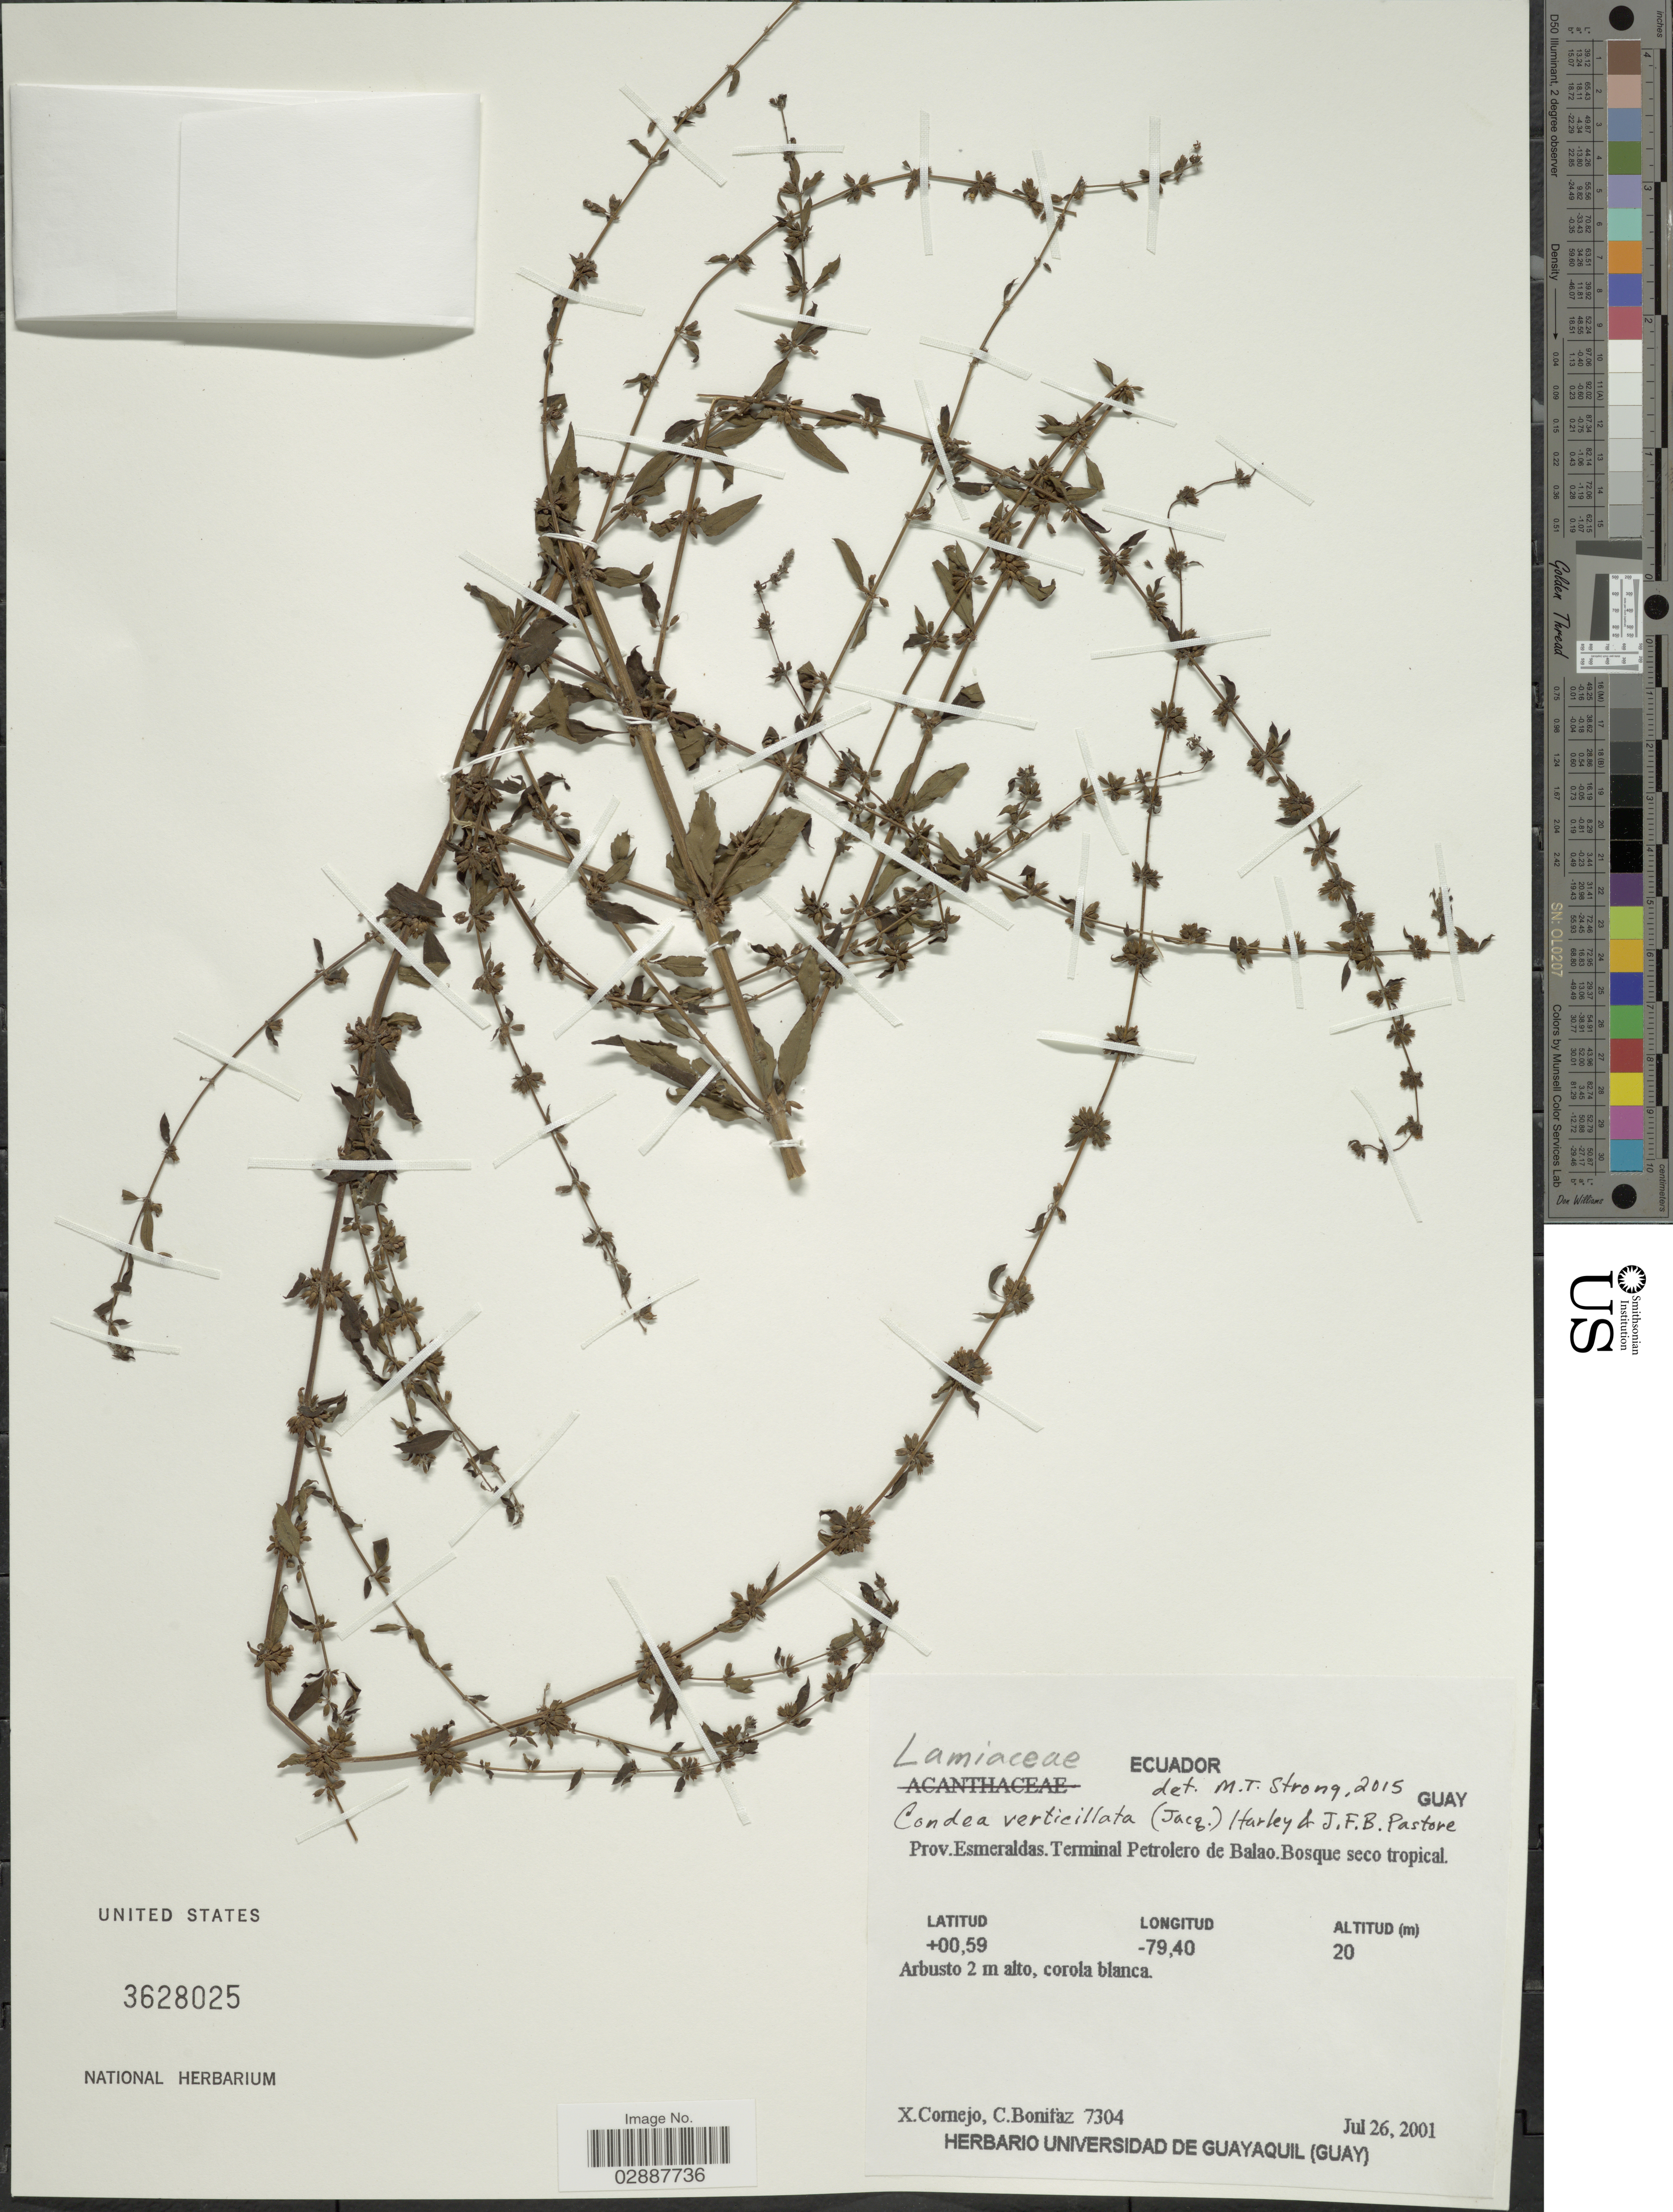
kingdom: Plantae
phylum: Tracheophyta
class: Magnoliopsida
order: Lamiales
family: Lamiaceae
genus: Condea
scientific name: Condea verticillata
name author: (Jacq.) Harley & J.F.B. Pastore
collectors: X. F. Cornejo & C. Bonitáz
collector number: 7304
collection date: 2001-07-26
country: Ecuador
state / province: Esmeraldas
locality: Terminal Petrolero de Balao.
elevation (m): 20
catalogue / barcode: US 3628025